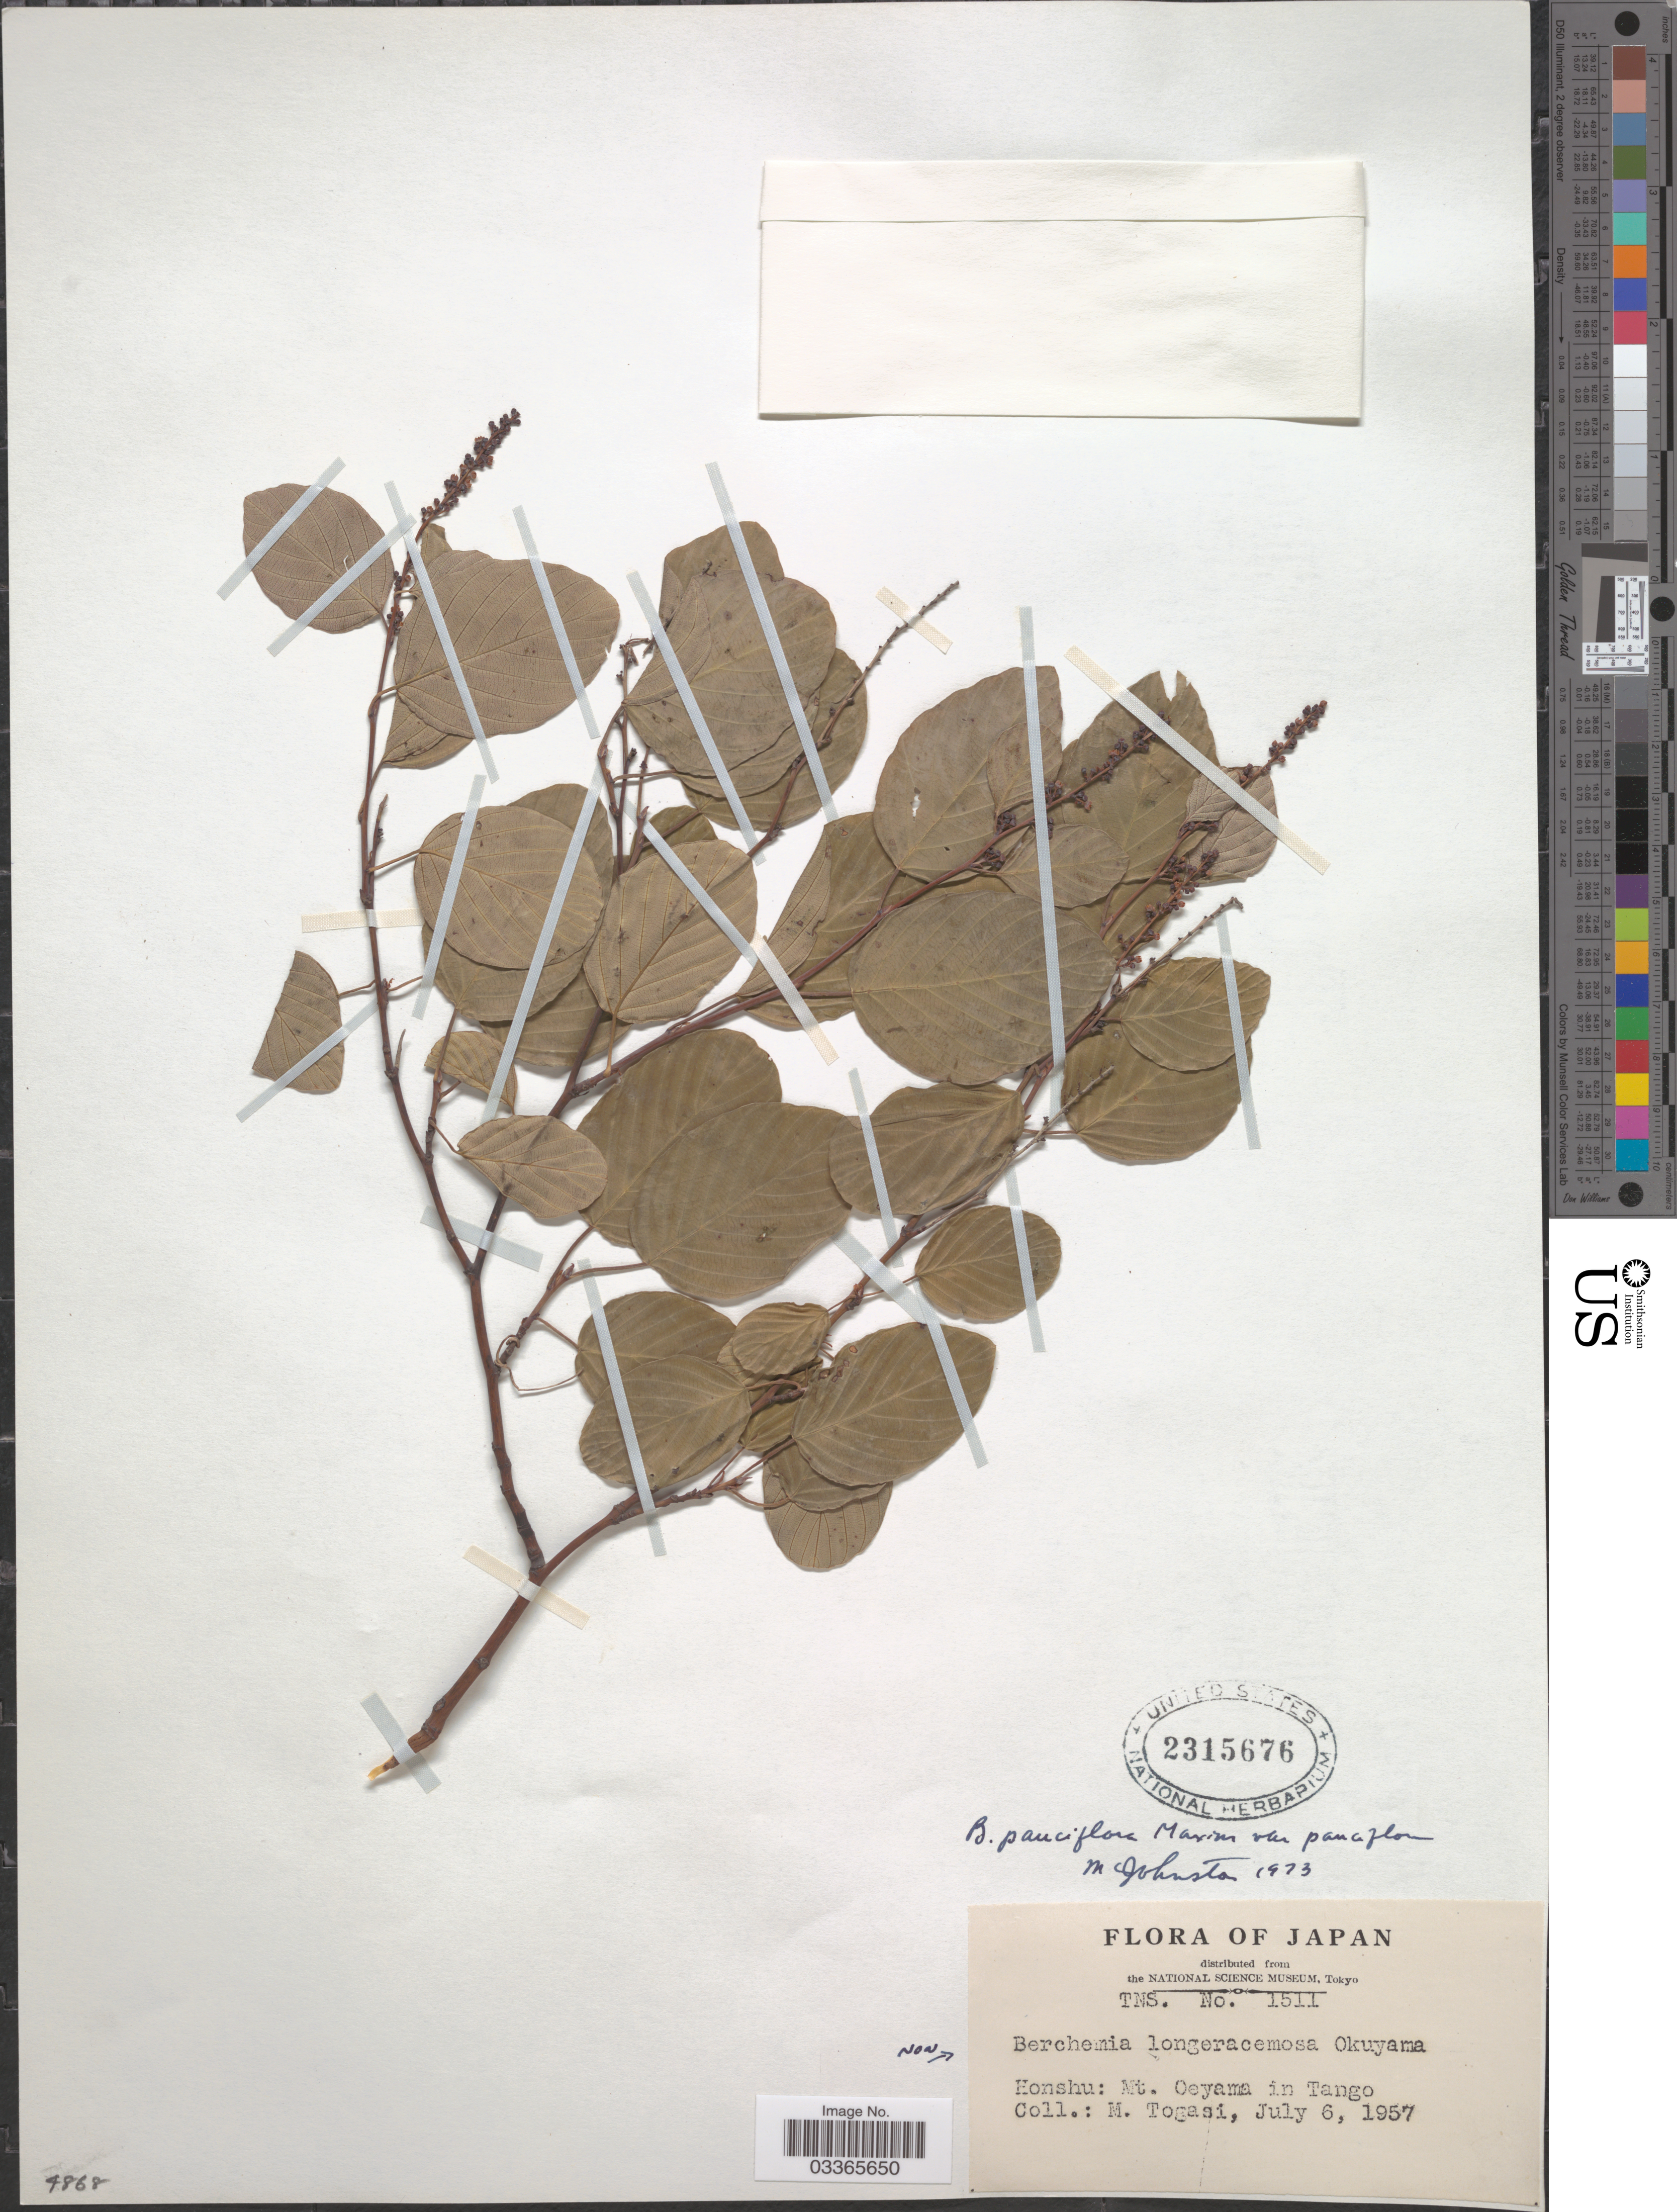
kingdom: Plantae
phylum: Tracheophyta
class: Magnoliopsida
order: Rosales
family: Rhamnaceae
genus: Berchemia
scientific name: Berchemia pauciflora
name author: Maxim.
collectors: M. Togasi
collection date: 1957-07-06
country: Japan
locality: Honshu: Mt. Oeyama in Tango.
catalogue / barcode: US 2315676